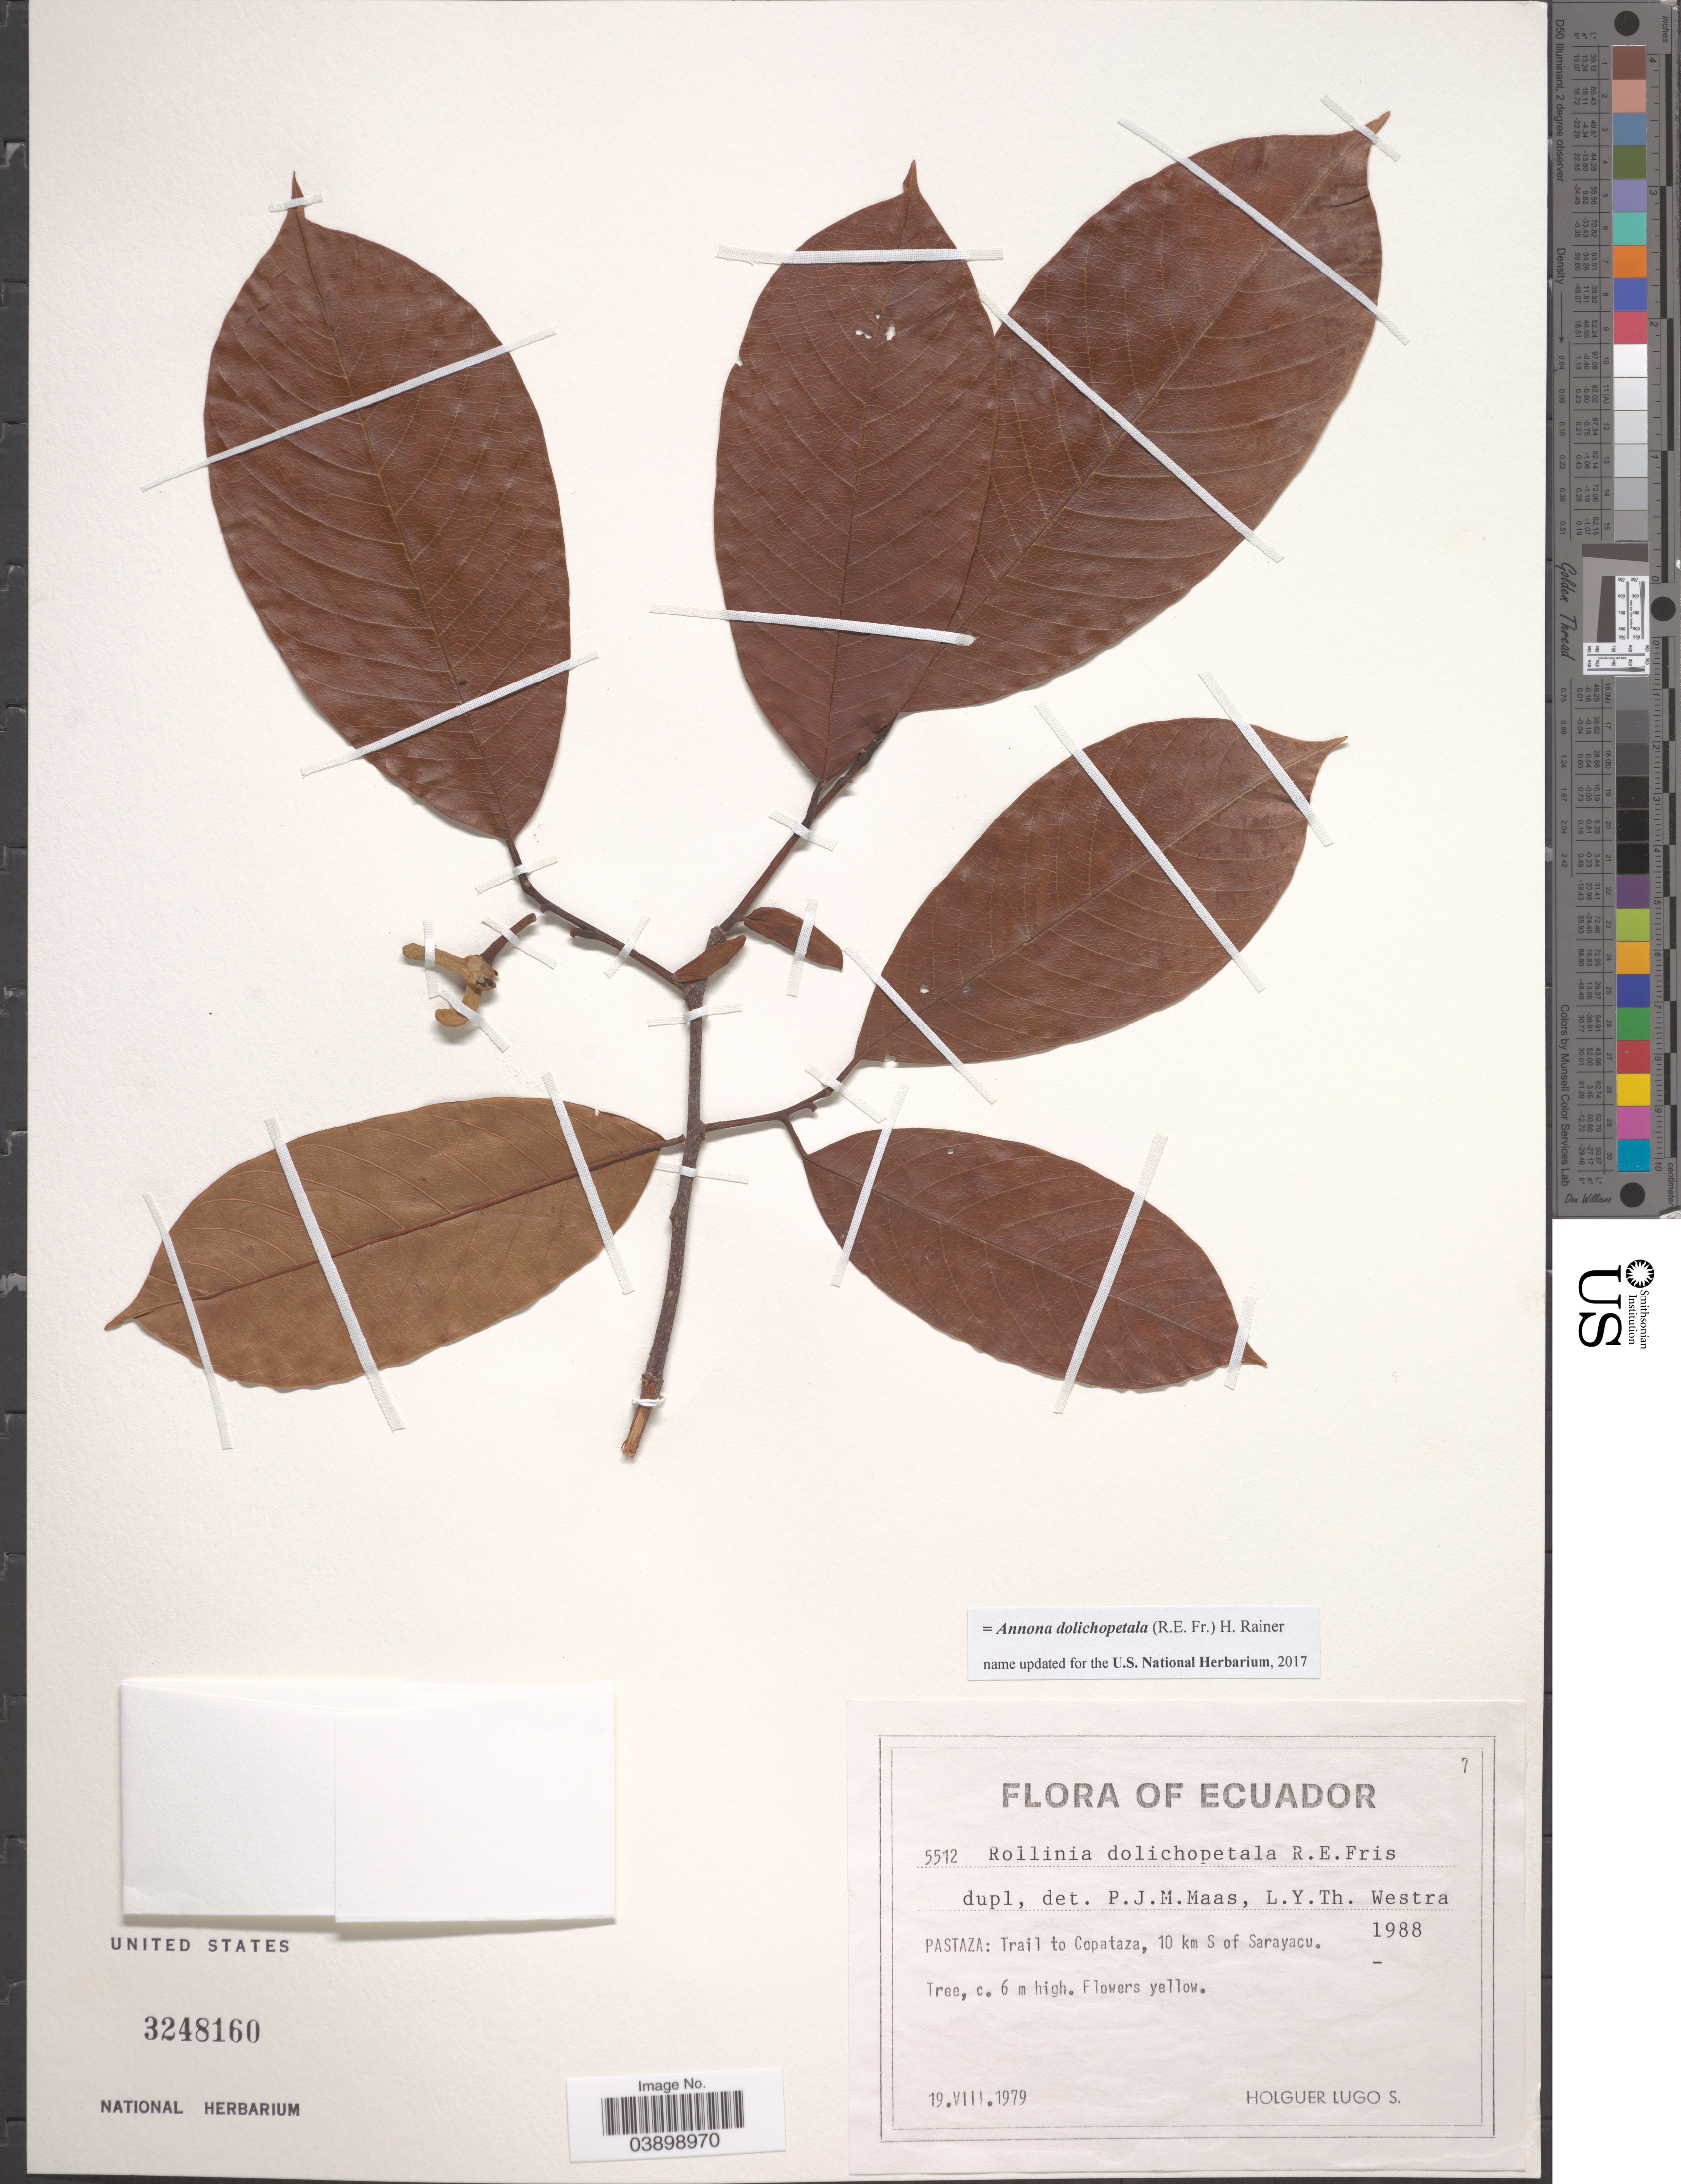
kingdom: Plantae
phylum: Tracheophyta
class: Magnoliopsida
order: Magnoliales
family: Annonaceae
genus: Annona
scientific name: Annona dolichopetala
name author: (R.E. Fr.) H. Rainer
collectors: H. Lugo S.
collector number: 5512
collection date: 1979-08-19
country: Ecuador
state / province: Pastaza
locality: Trail to Copataza, 10 km S of Sarayacu.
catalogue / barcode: US 3248160